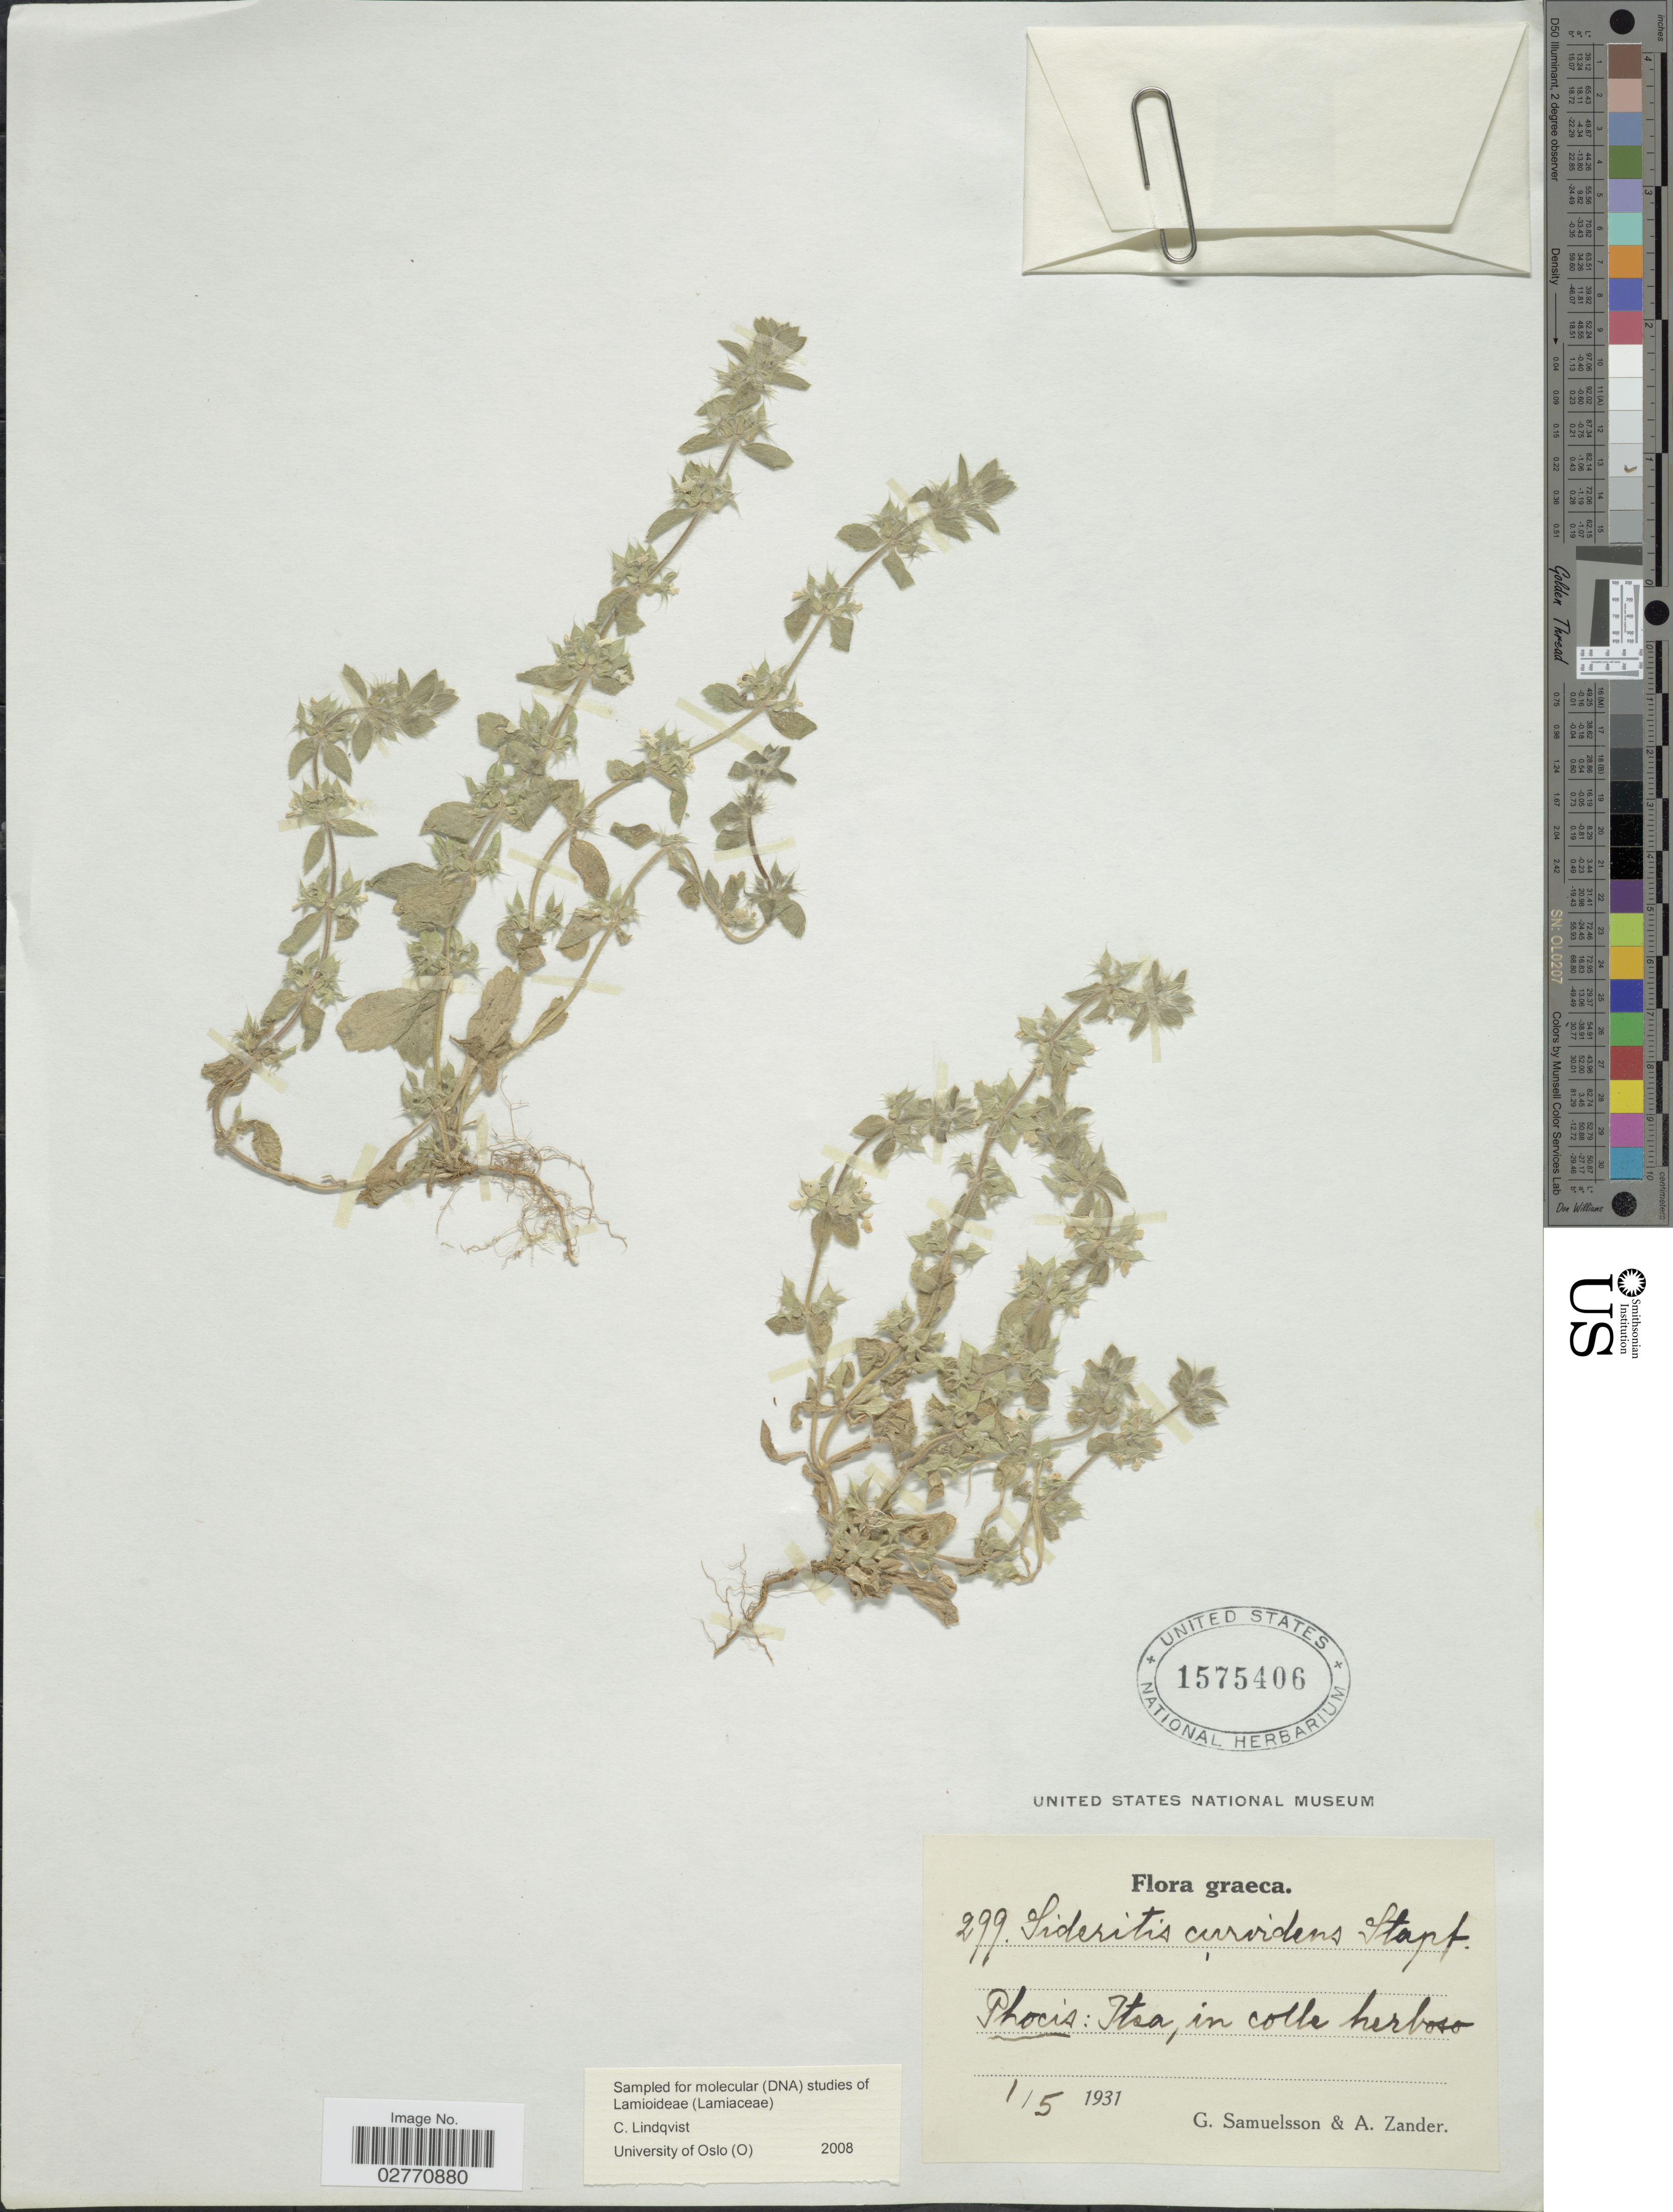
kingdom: Plantae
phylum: Tracheophyta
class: Magnoliopsida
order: Lamiales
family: Lamiaceae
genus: Sideritis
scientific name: Sideritis curvidens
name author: Stapf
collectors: G. Samuelsson & A. Zander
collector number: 299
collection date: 1931-05-01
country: Greece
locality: Graeca. Phocis: Itsa, in colle herboso.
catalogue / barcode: US 1575406